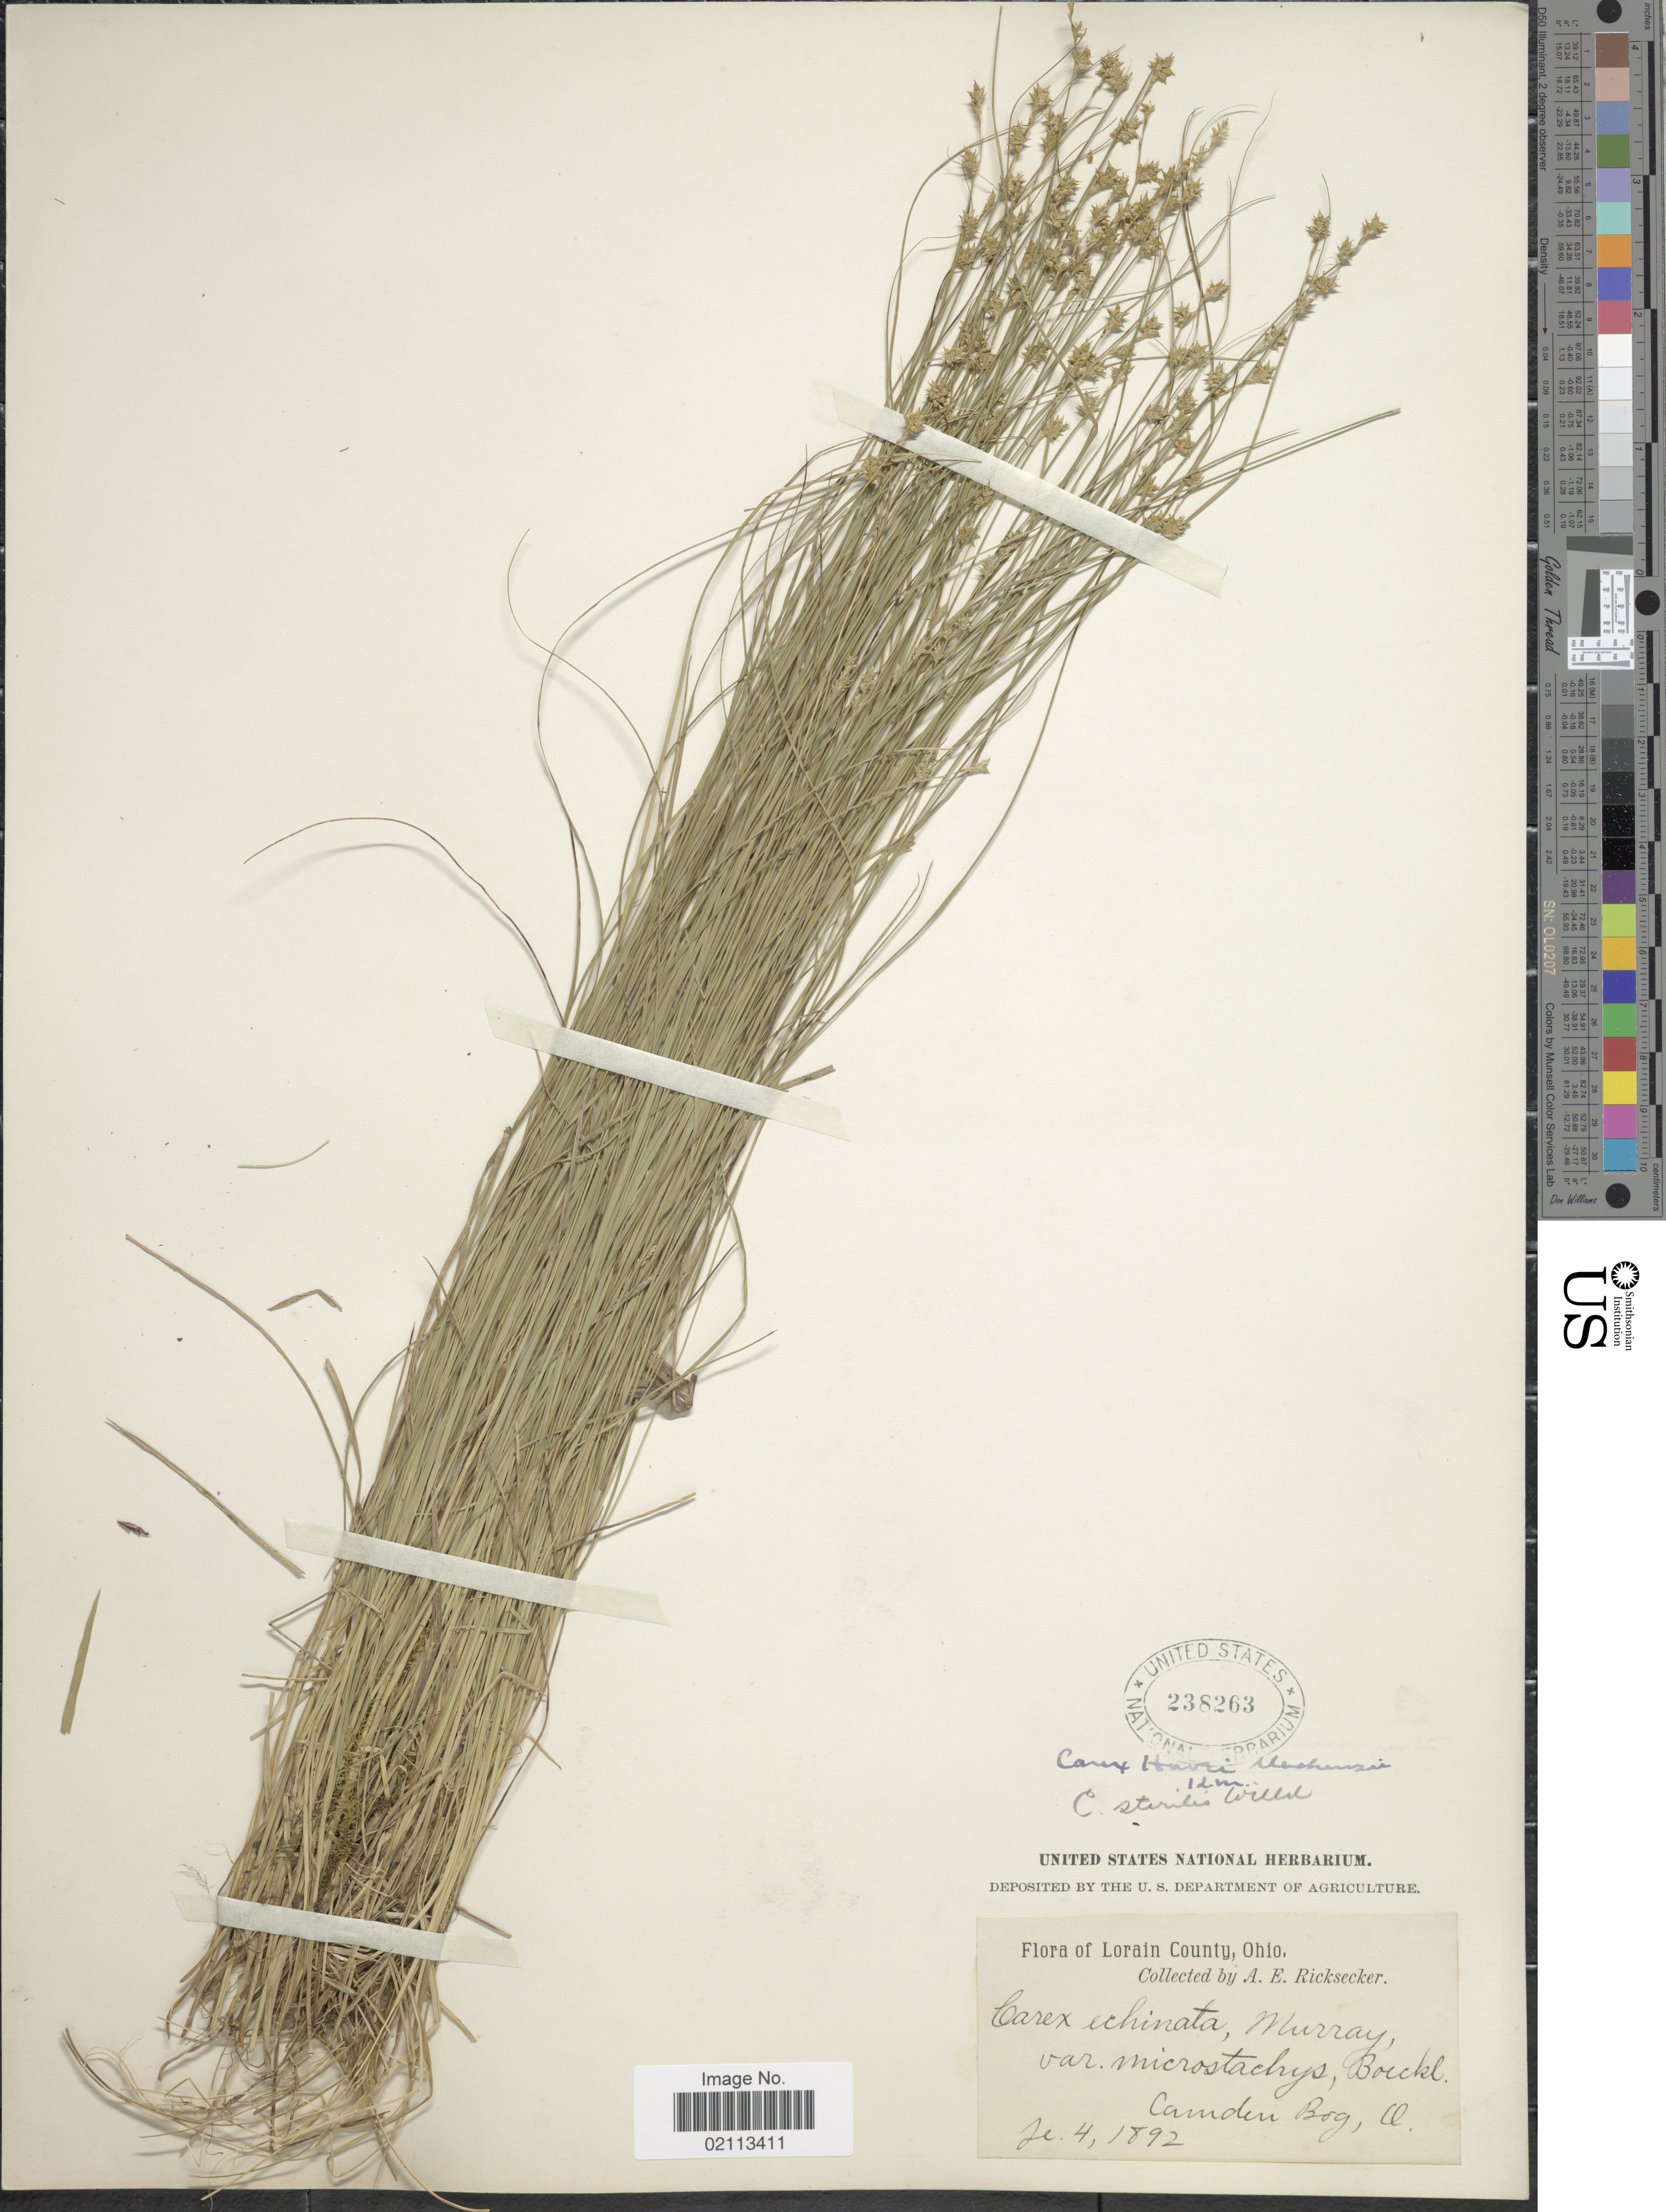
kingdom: Plantae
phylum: Tracheophyta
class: Liliopsida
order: Poales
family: Cyperaceae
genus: Carex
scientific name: Carex howei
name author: Mack.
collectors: A. E. Ricksecker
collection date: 1892-06-04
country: United States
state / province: Ohio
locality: Lorain County, Camden Bog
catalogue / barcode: US 238263